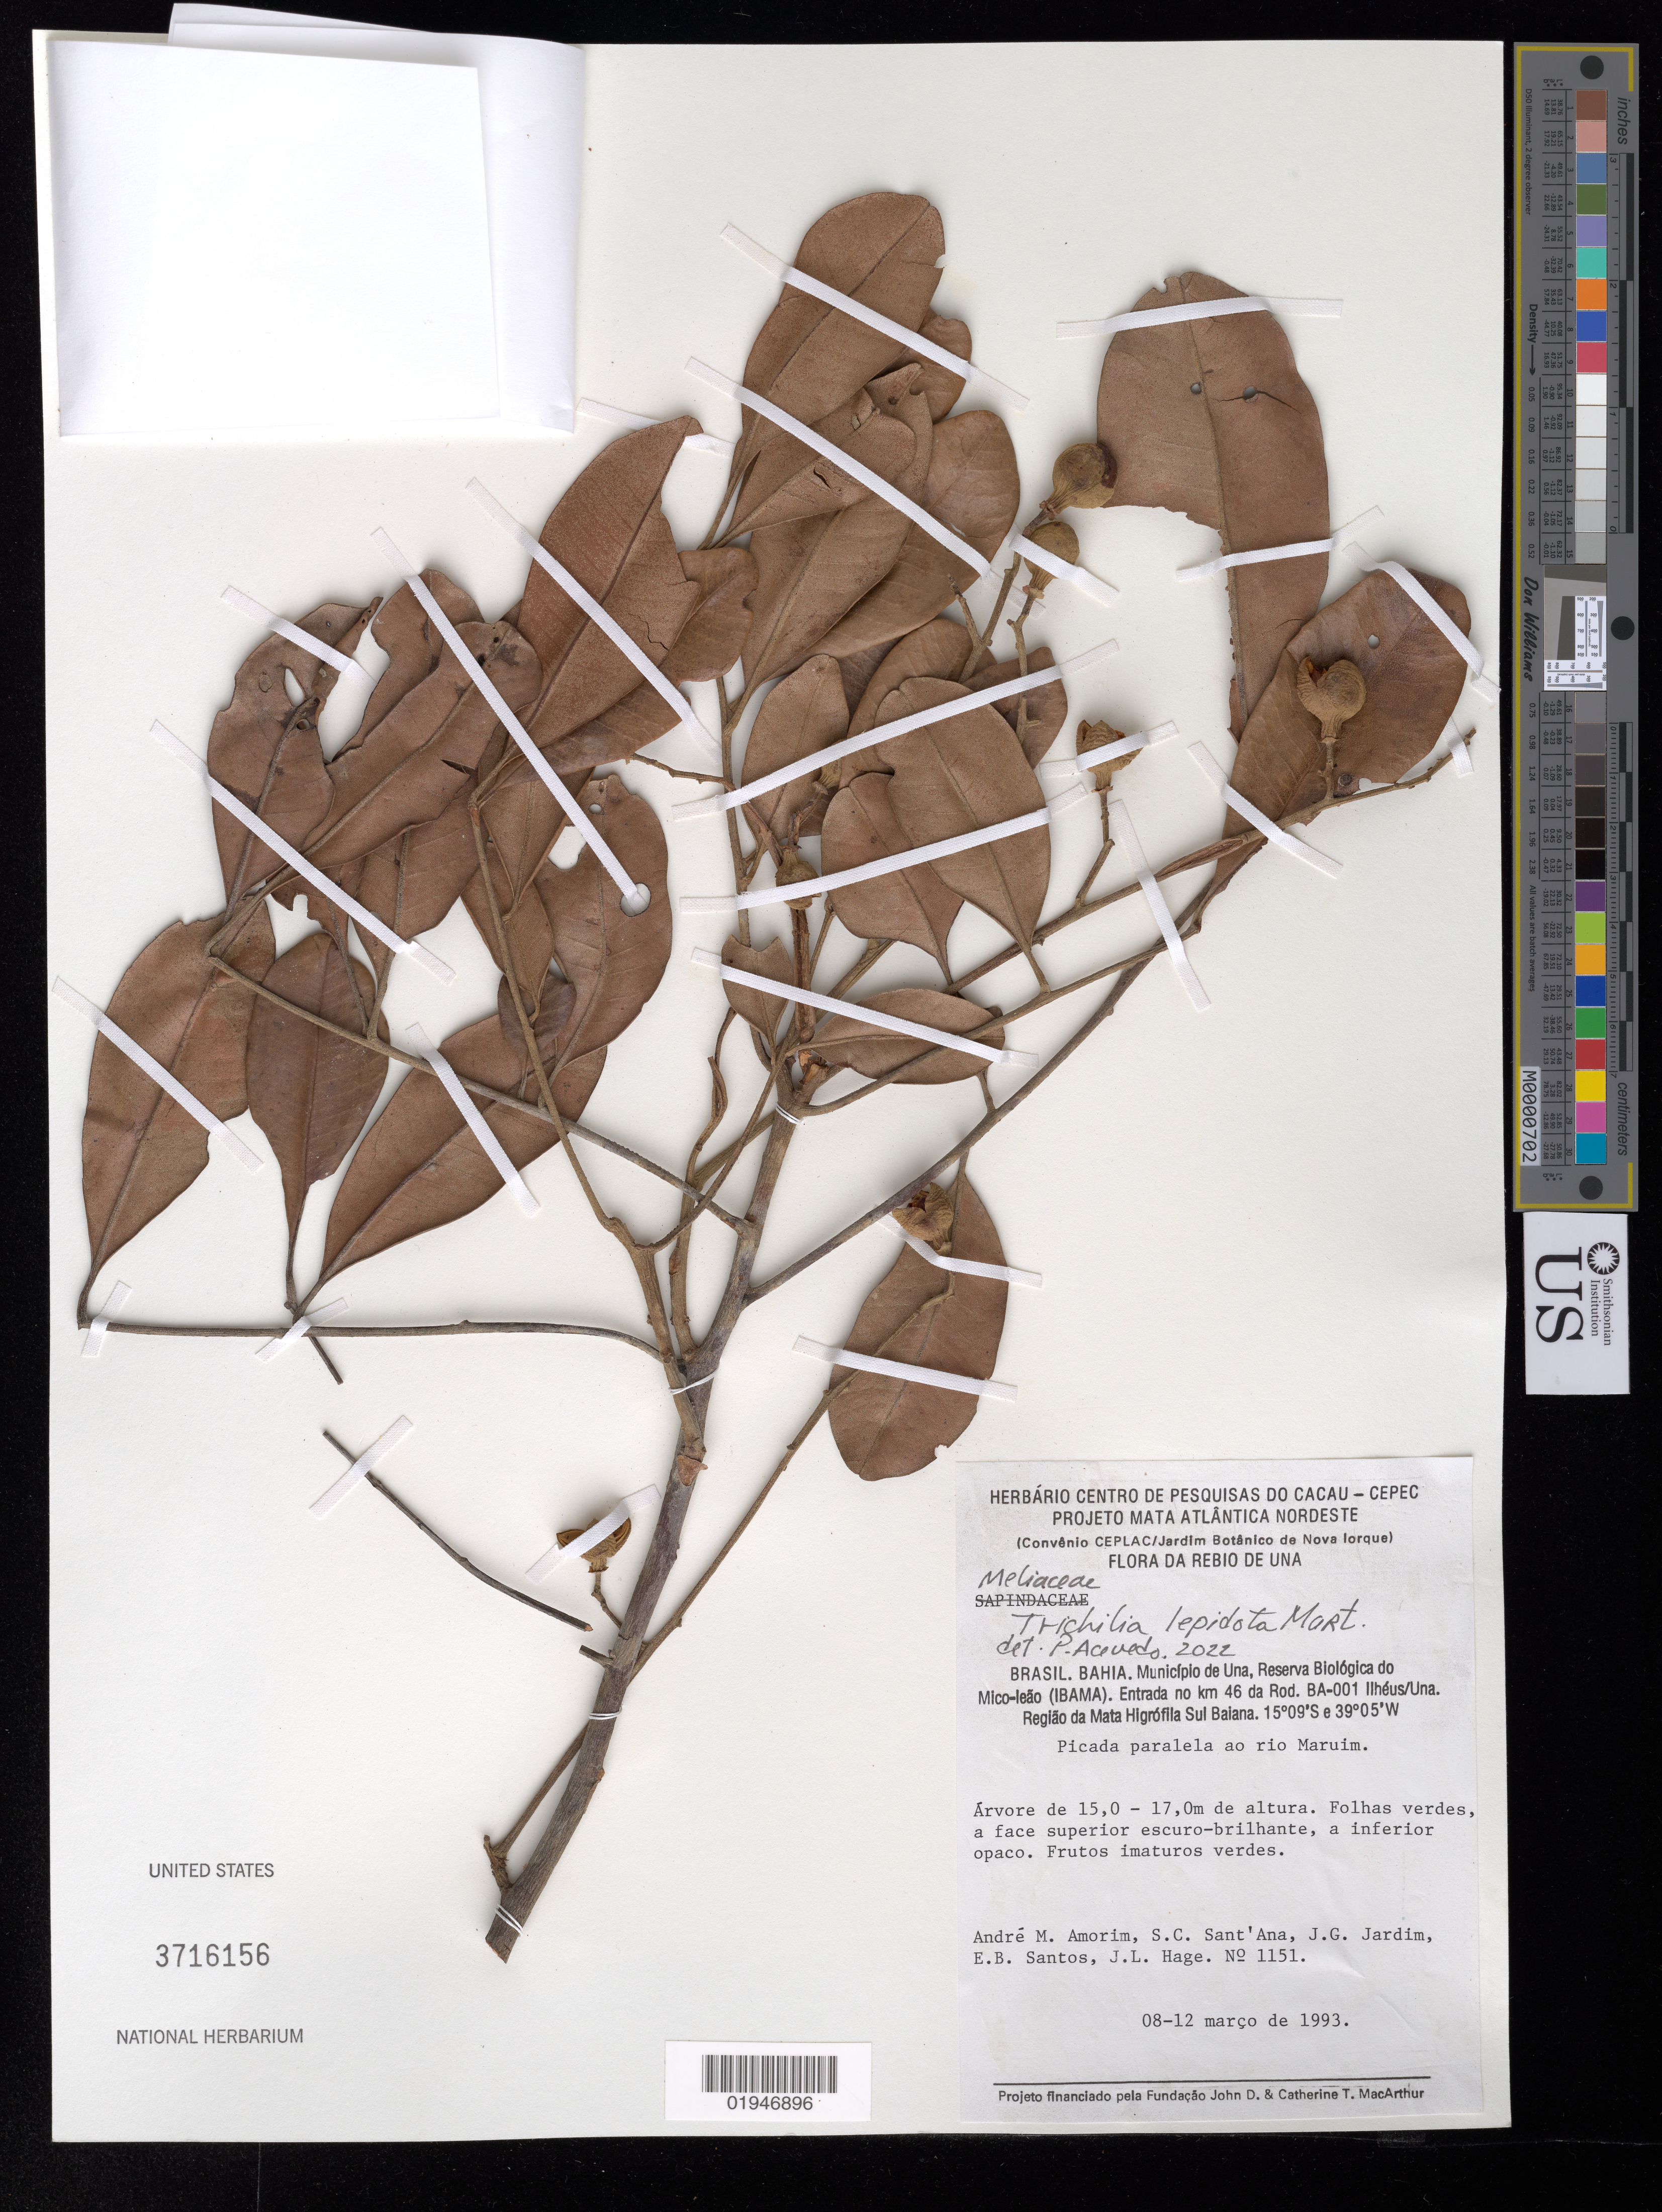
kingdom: Plantae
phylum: Tracheophyta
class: Magnoliopsida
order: Sapindales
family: Meliaceae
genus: Trichilia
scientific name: Trichilia lepidota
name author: Mart.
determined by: Acevedo-Rodríguez, P., (BOT), Smithsonian Institution - National Museum of Natural History (UNITED STATES)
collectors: A. M. Amorim, S. C. Sant'Ana, J. Jardim & J. L. Hage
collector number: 1151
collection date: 1993-03-08/1993-03-12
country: Brazil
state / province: Bahia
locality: Município de Una, Reserva Biológica do Mico-leão (IBAMA). Entrada no km 46 da Rod. BA-001 Ilhéus/Una. Regiã da mata higrófila Sul Baiana. Picada paralela ao rio Maruim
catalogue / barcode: US 3716156